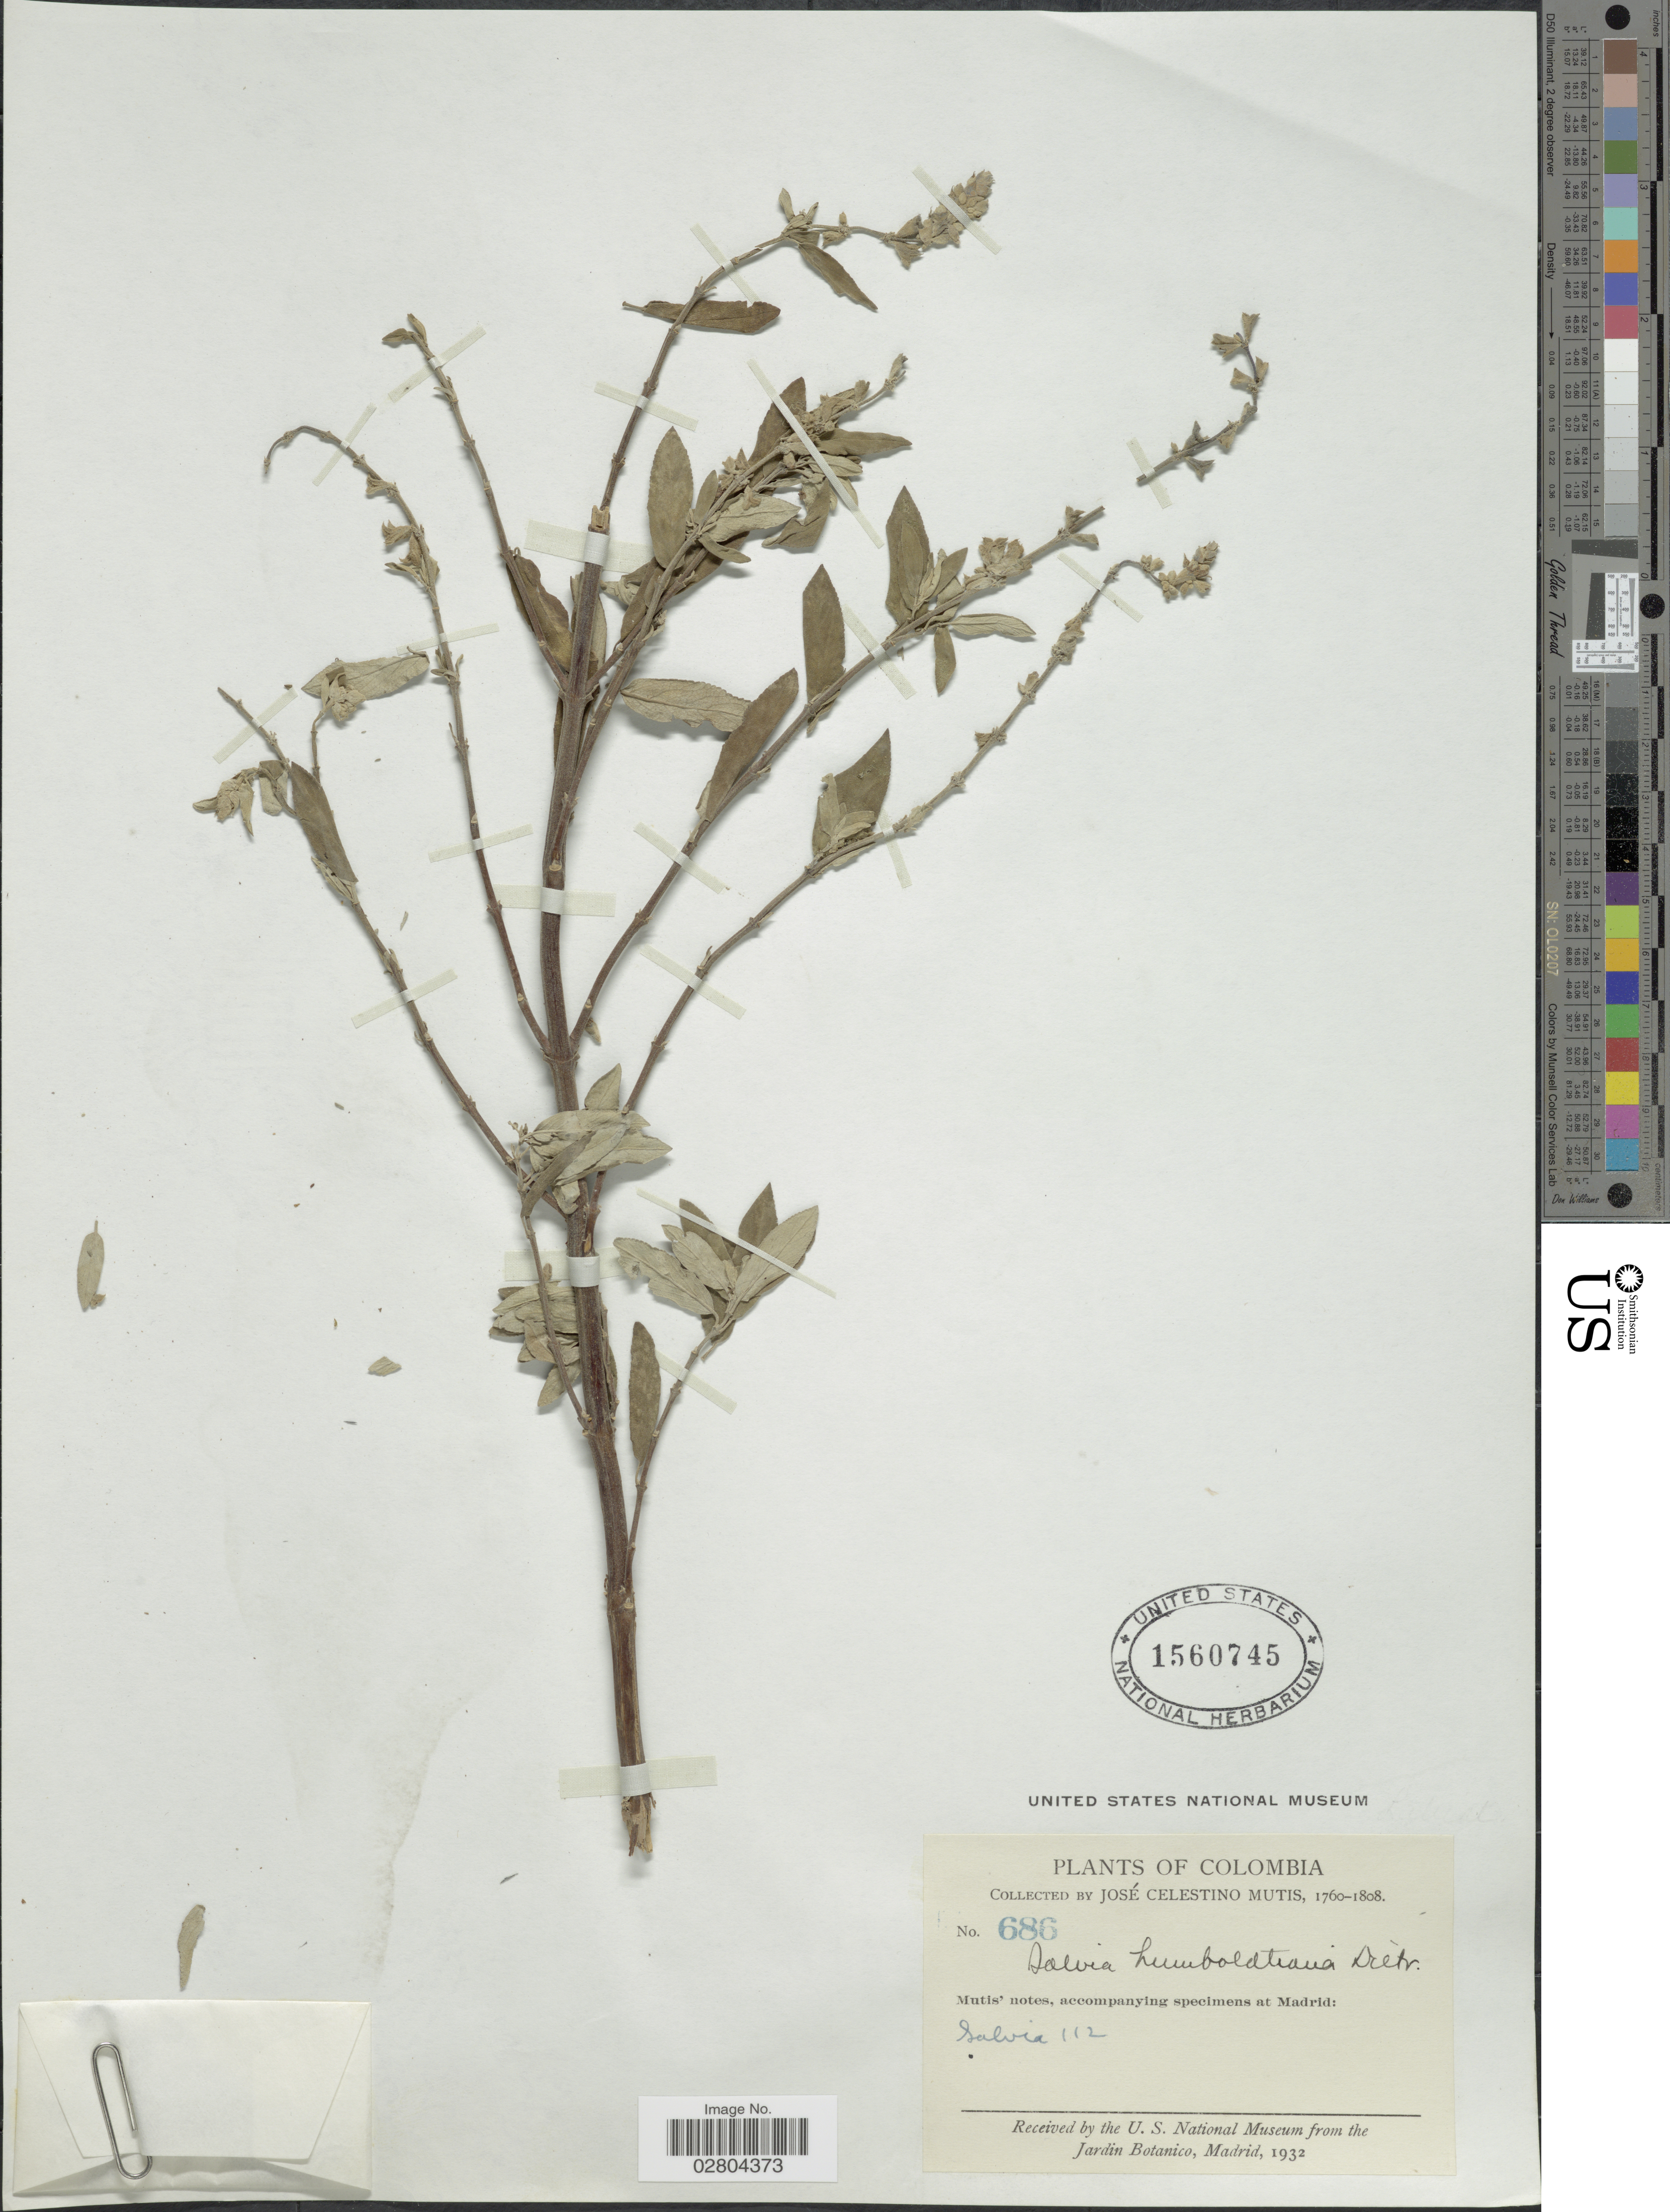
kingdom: Plantae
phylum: Tracheophyta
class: Magnoliopsida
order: Lamiales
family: Lamiaceae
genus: Salvia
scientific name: Salvia humboldtiana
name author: F. Dietr.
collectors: J. C. B. Mutis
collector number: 686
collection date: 1760/1808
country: Colombia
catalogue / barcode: US 1560745